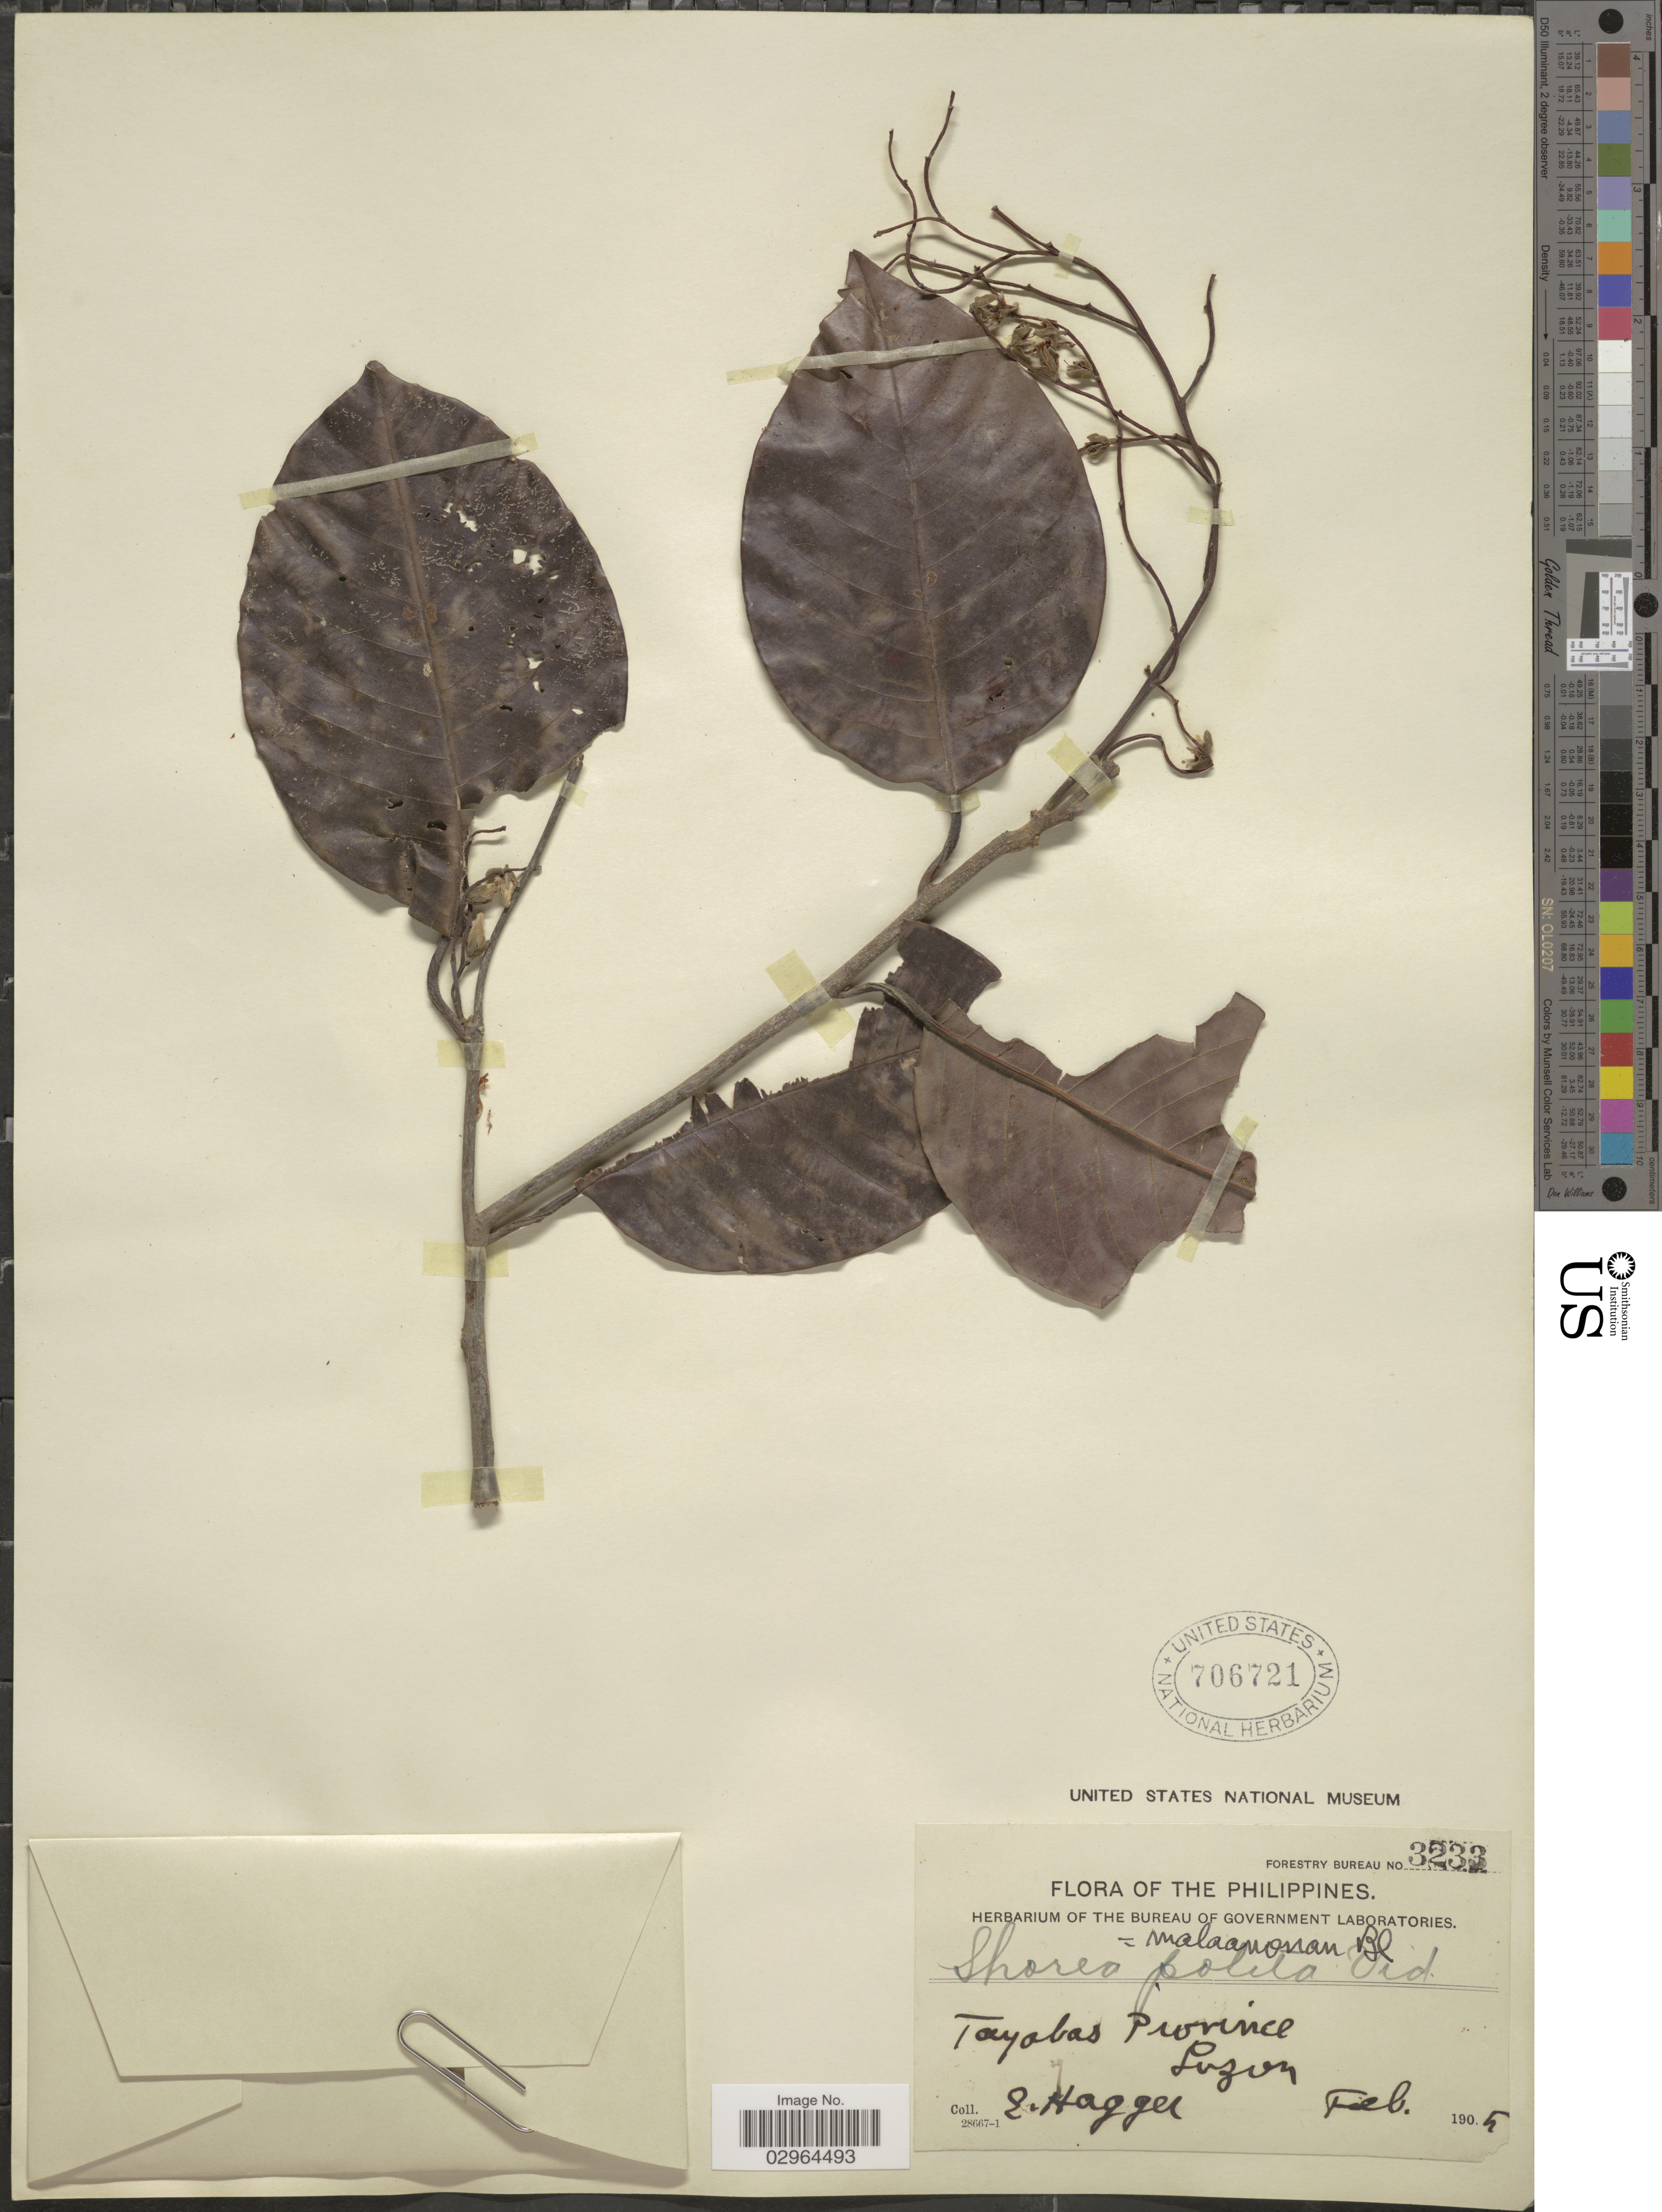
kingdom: Plantae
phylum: Tracheophyta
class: Magnoliopsida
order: Malvales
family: Dipterocarpaceae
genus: Anthoshorea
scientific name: Anthoshorea polita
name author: (S. Vidal) P.S. Ashton & J. Heck.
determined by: Strong, Mark T., (BOT), Smithsonian Institution - National Museum of Natural History (UNITED STATES)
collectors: E. Hagger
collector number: Forestry Bureau 3233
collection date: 1905-02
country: Philippines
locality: Tayabas Province, Luzon.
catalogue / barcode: US 706721